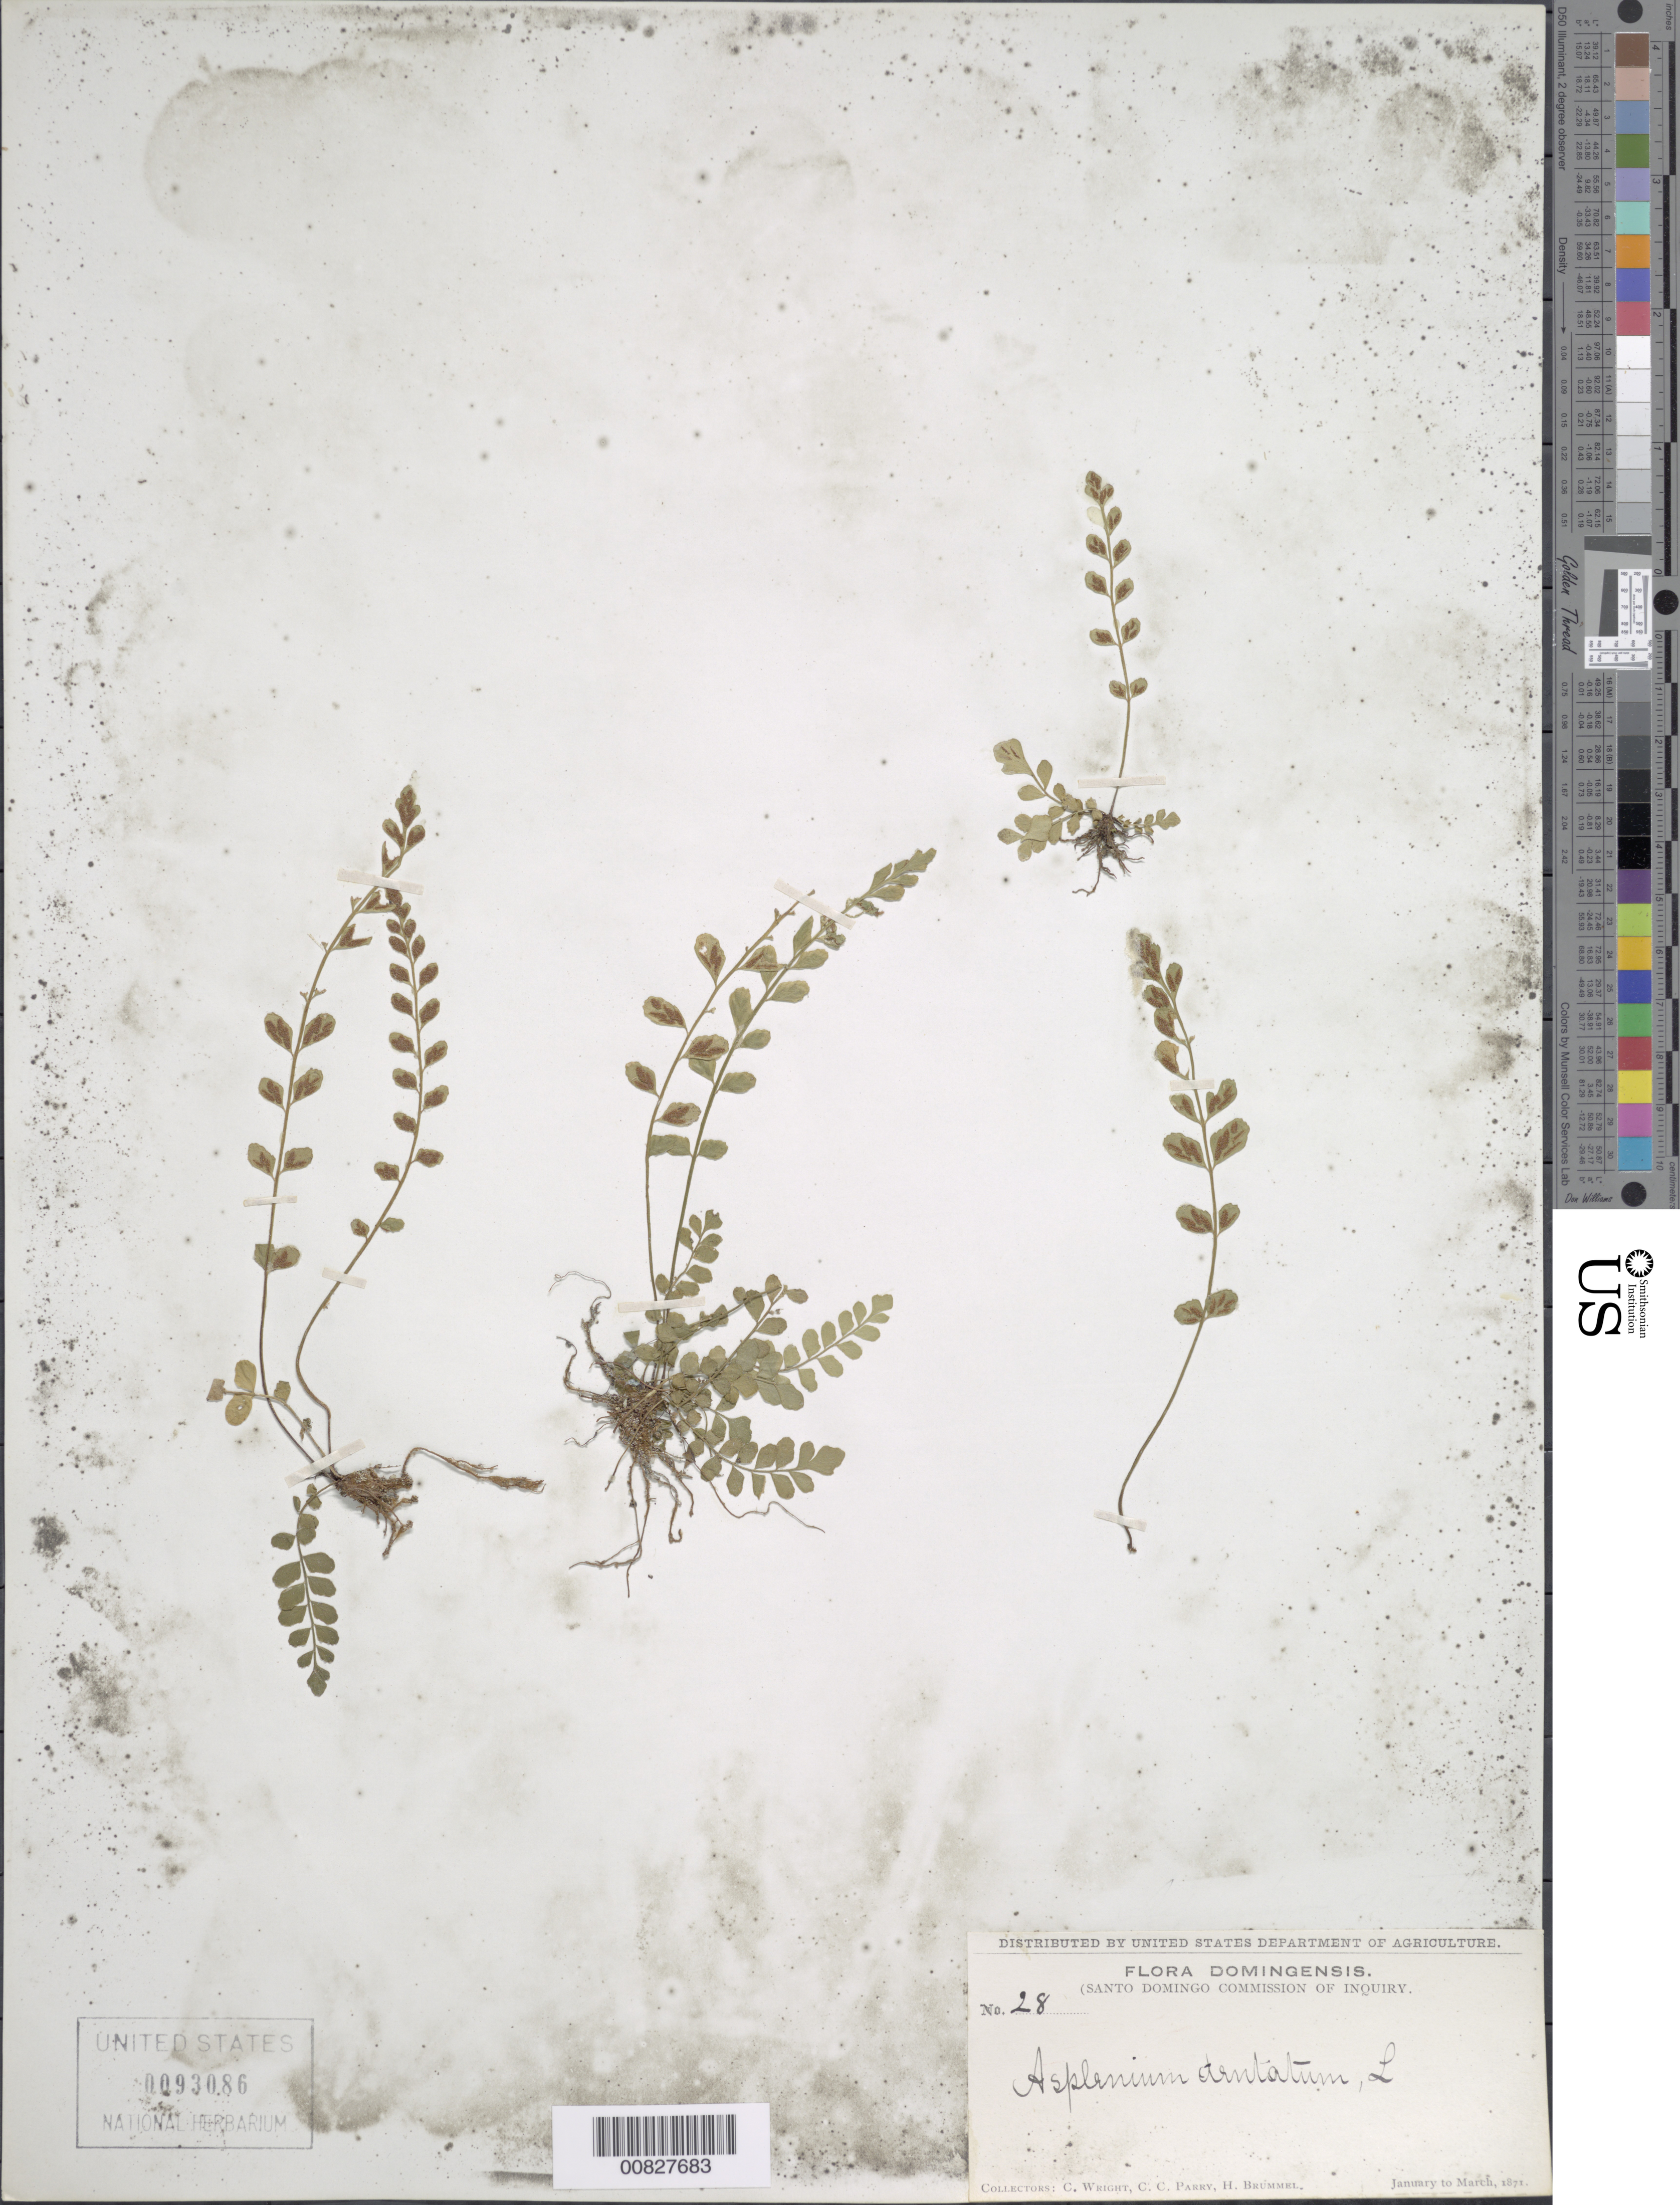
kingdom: Plantae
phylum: Tracheophyta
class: Polypodiopsida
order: Polypodiales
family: Aspleniaceae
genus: Asplenium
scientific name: Asplenium trichomanes-dentatum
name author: L.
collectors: C. Wright, C. C. Parry & H. Brummel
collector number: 28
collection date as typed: Jan 1871 to -- Mar 1871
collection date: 1871-01/1871-03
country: Dominican Republic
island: Hispaniola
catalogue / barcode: US 93086